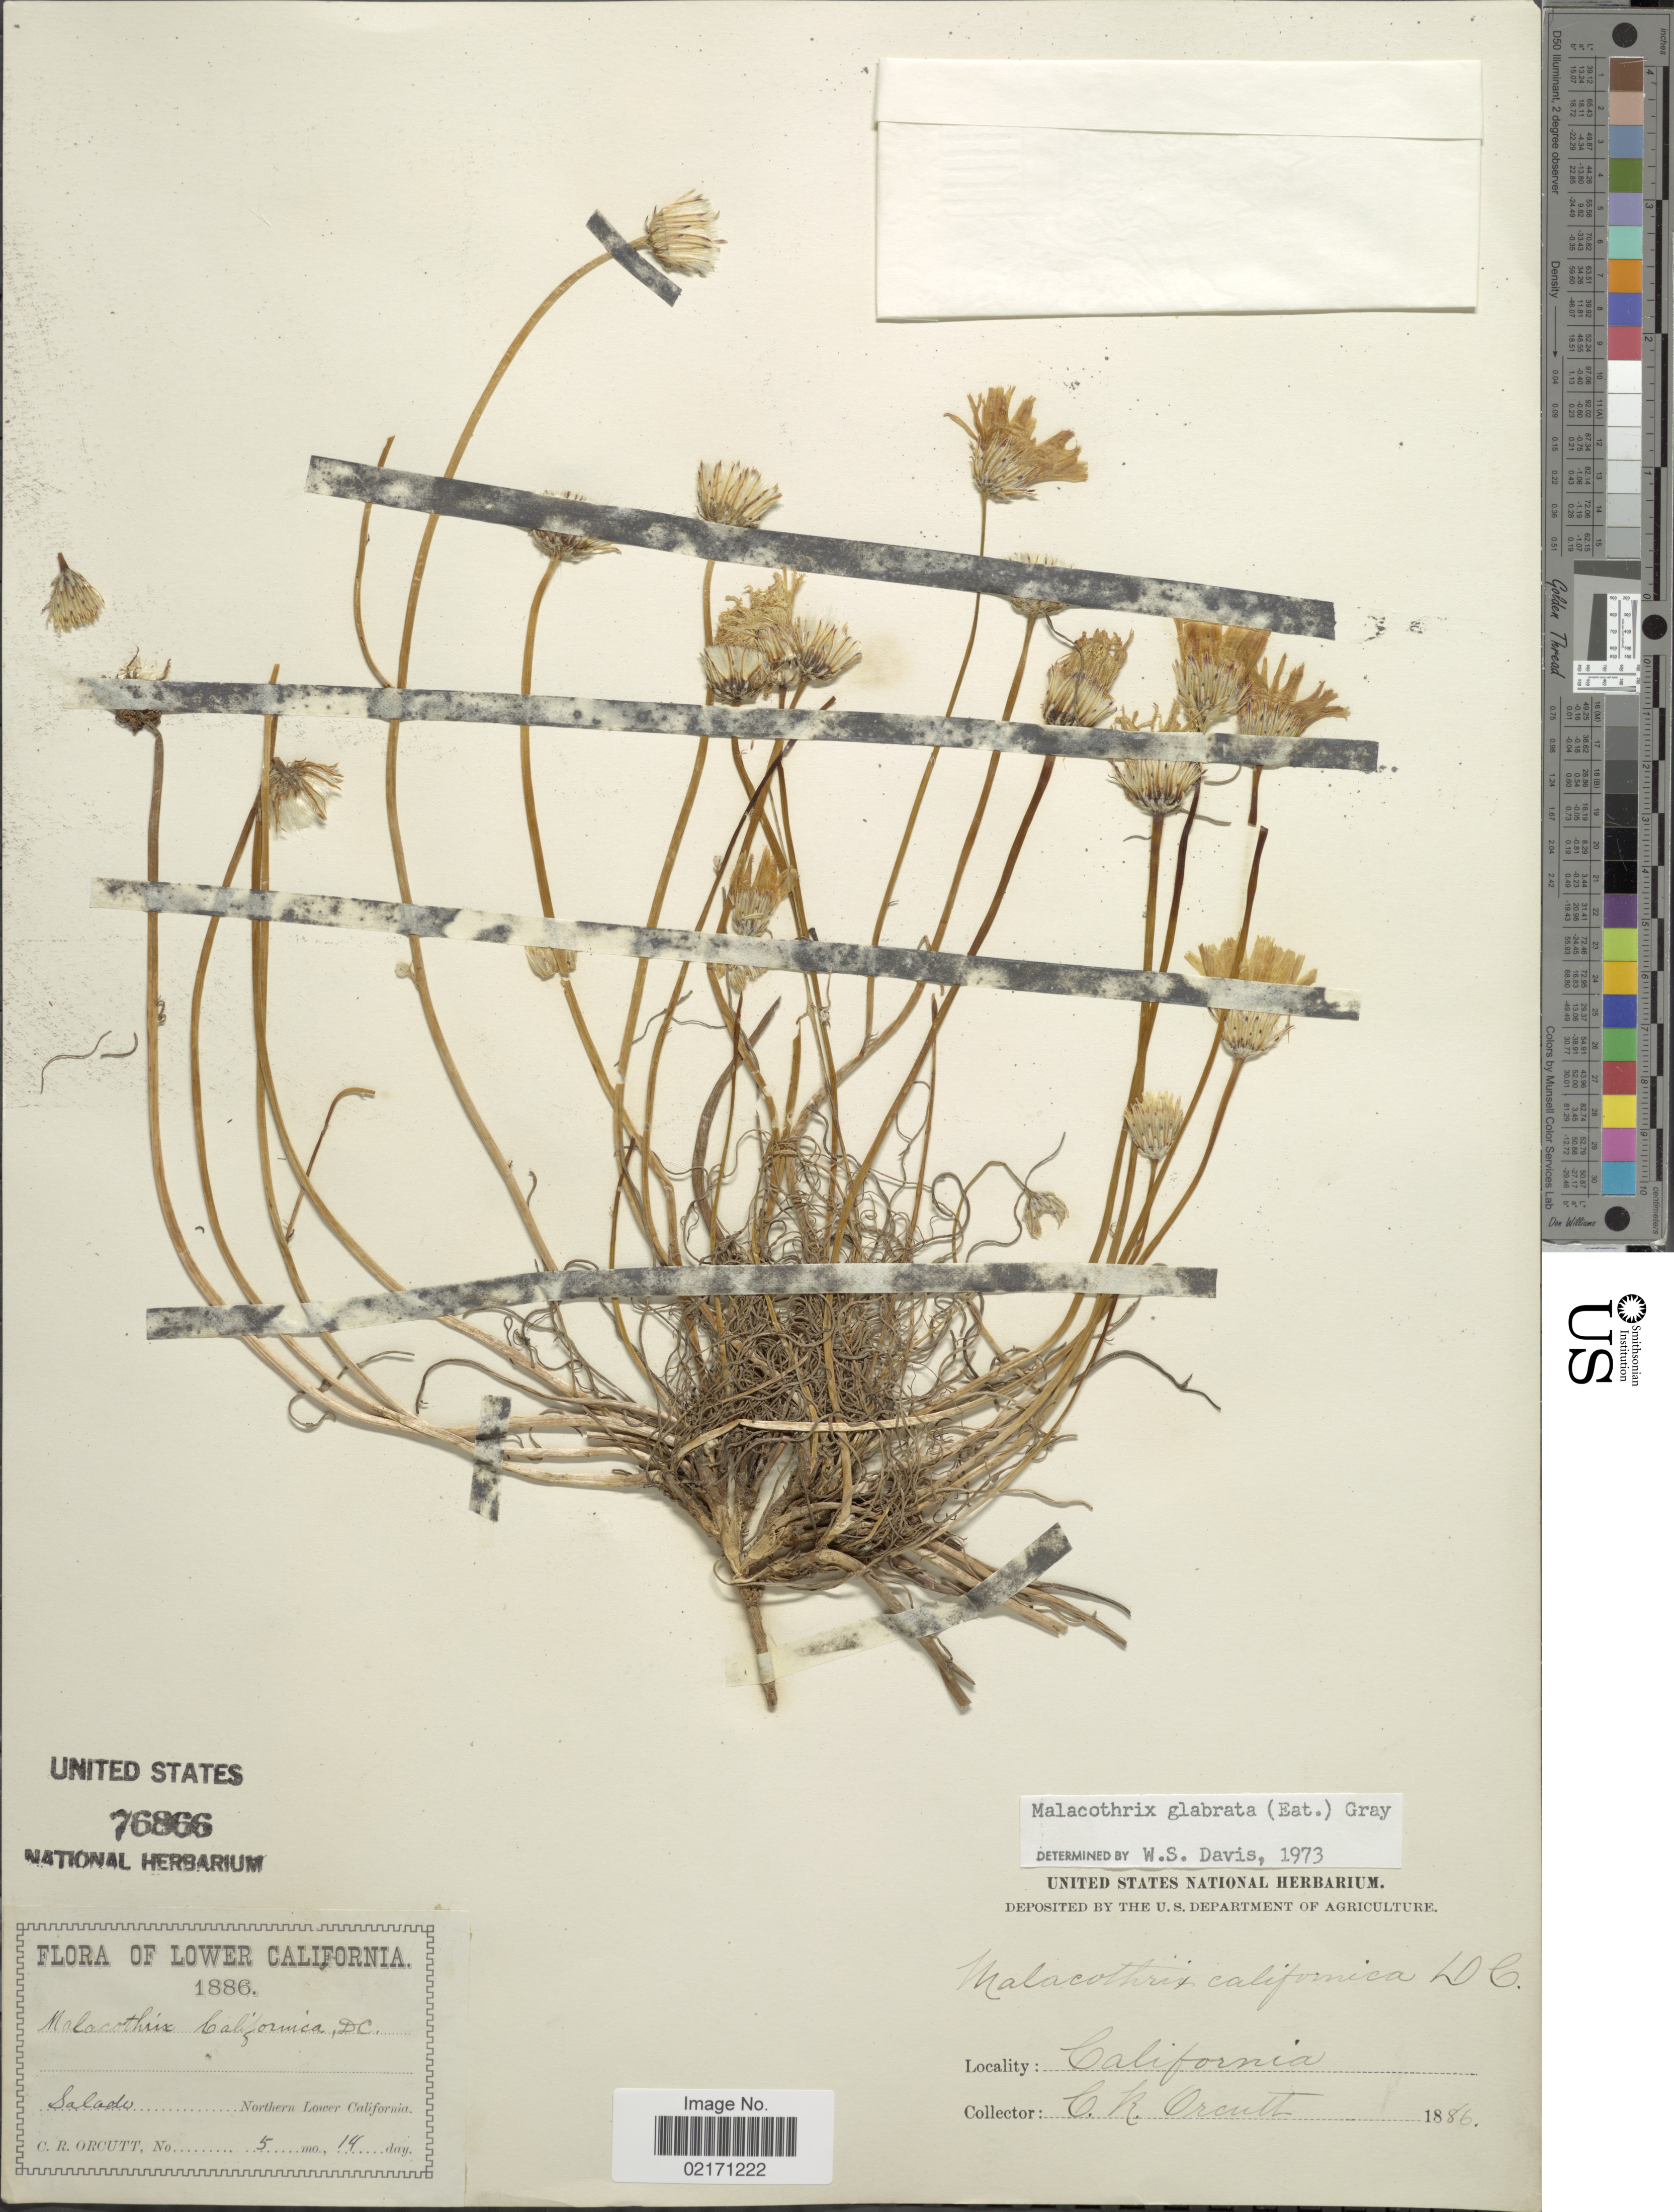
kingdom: Plantae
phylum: Tracheophyta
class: Magnoliopsida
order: Asterales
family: Asteraceae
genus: Malacothrix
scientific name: Malacothrix glabrata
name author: (A. Gray ex D.C. Eaton) A. Gray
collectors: C. R. Orcutt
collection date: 1886-05-14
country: Mexico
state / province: Baja California Norte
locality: Lower California. Northern Lower California, Salado.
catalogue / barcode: US 76866